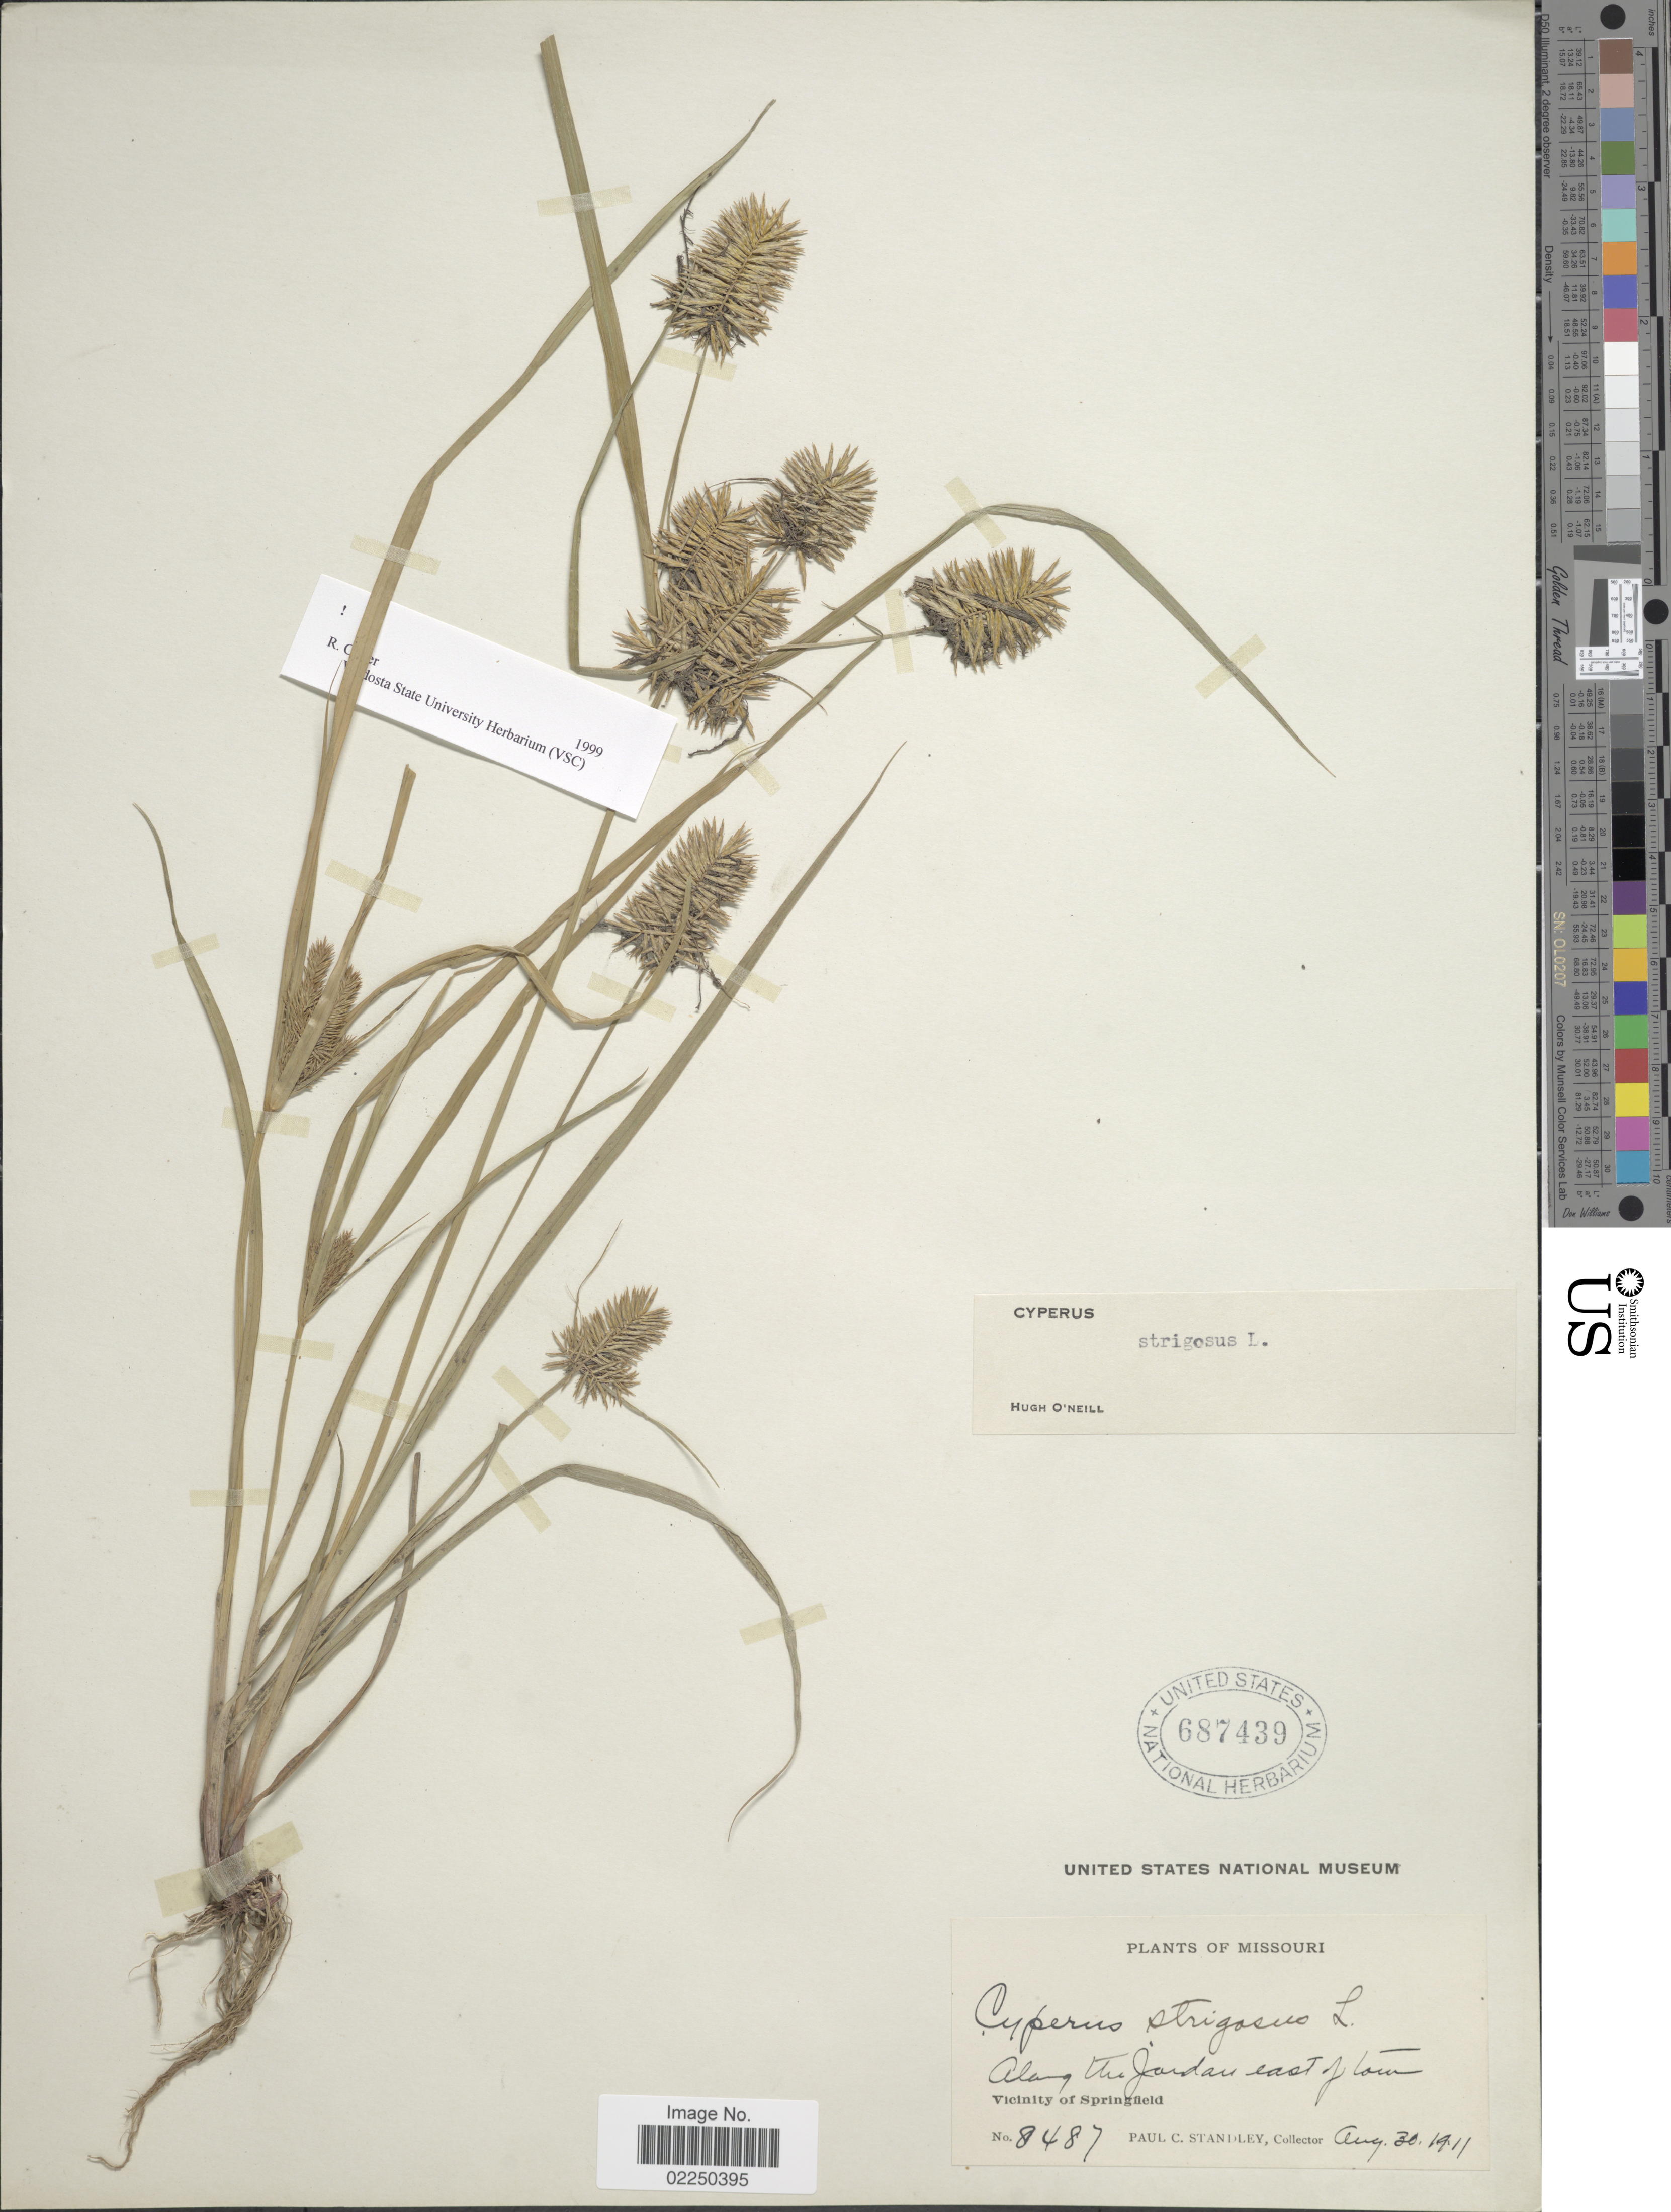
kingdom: Plantae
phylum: Tracheophyta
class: Liliopsida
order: Poales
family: Cyperaceae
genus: Cyperus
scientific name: Cyperus strigosus L.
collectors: P. C. Standley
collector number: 8487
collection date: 1911-08-30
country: United States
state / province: Missouri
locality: Along the Jordan east of town, vicinity of Springfield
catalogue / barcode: US 687439